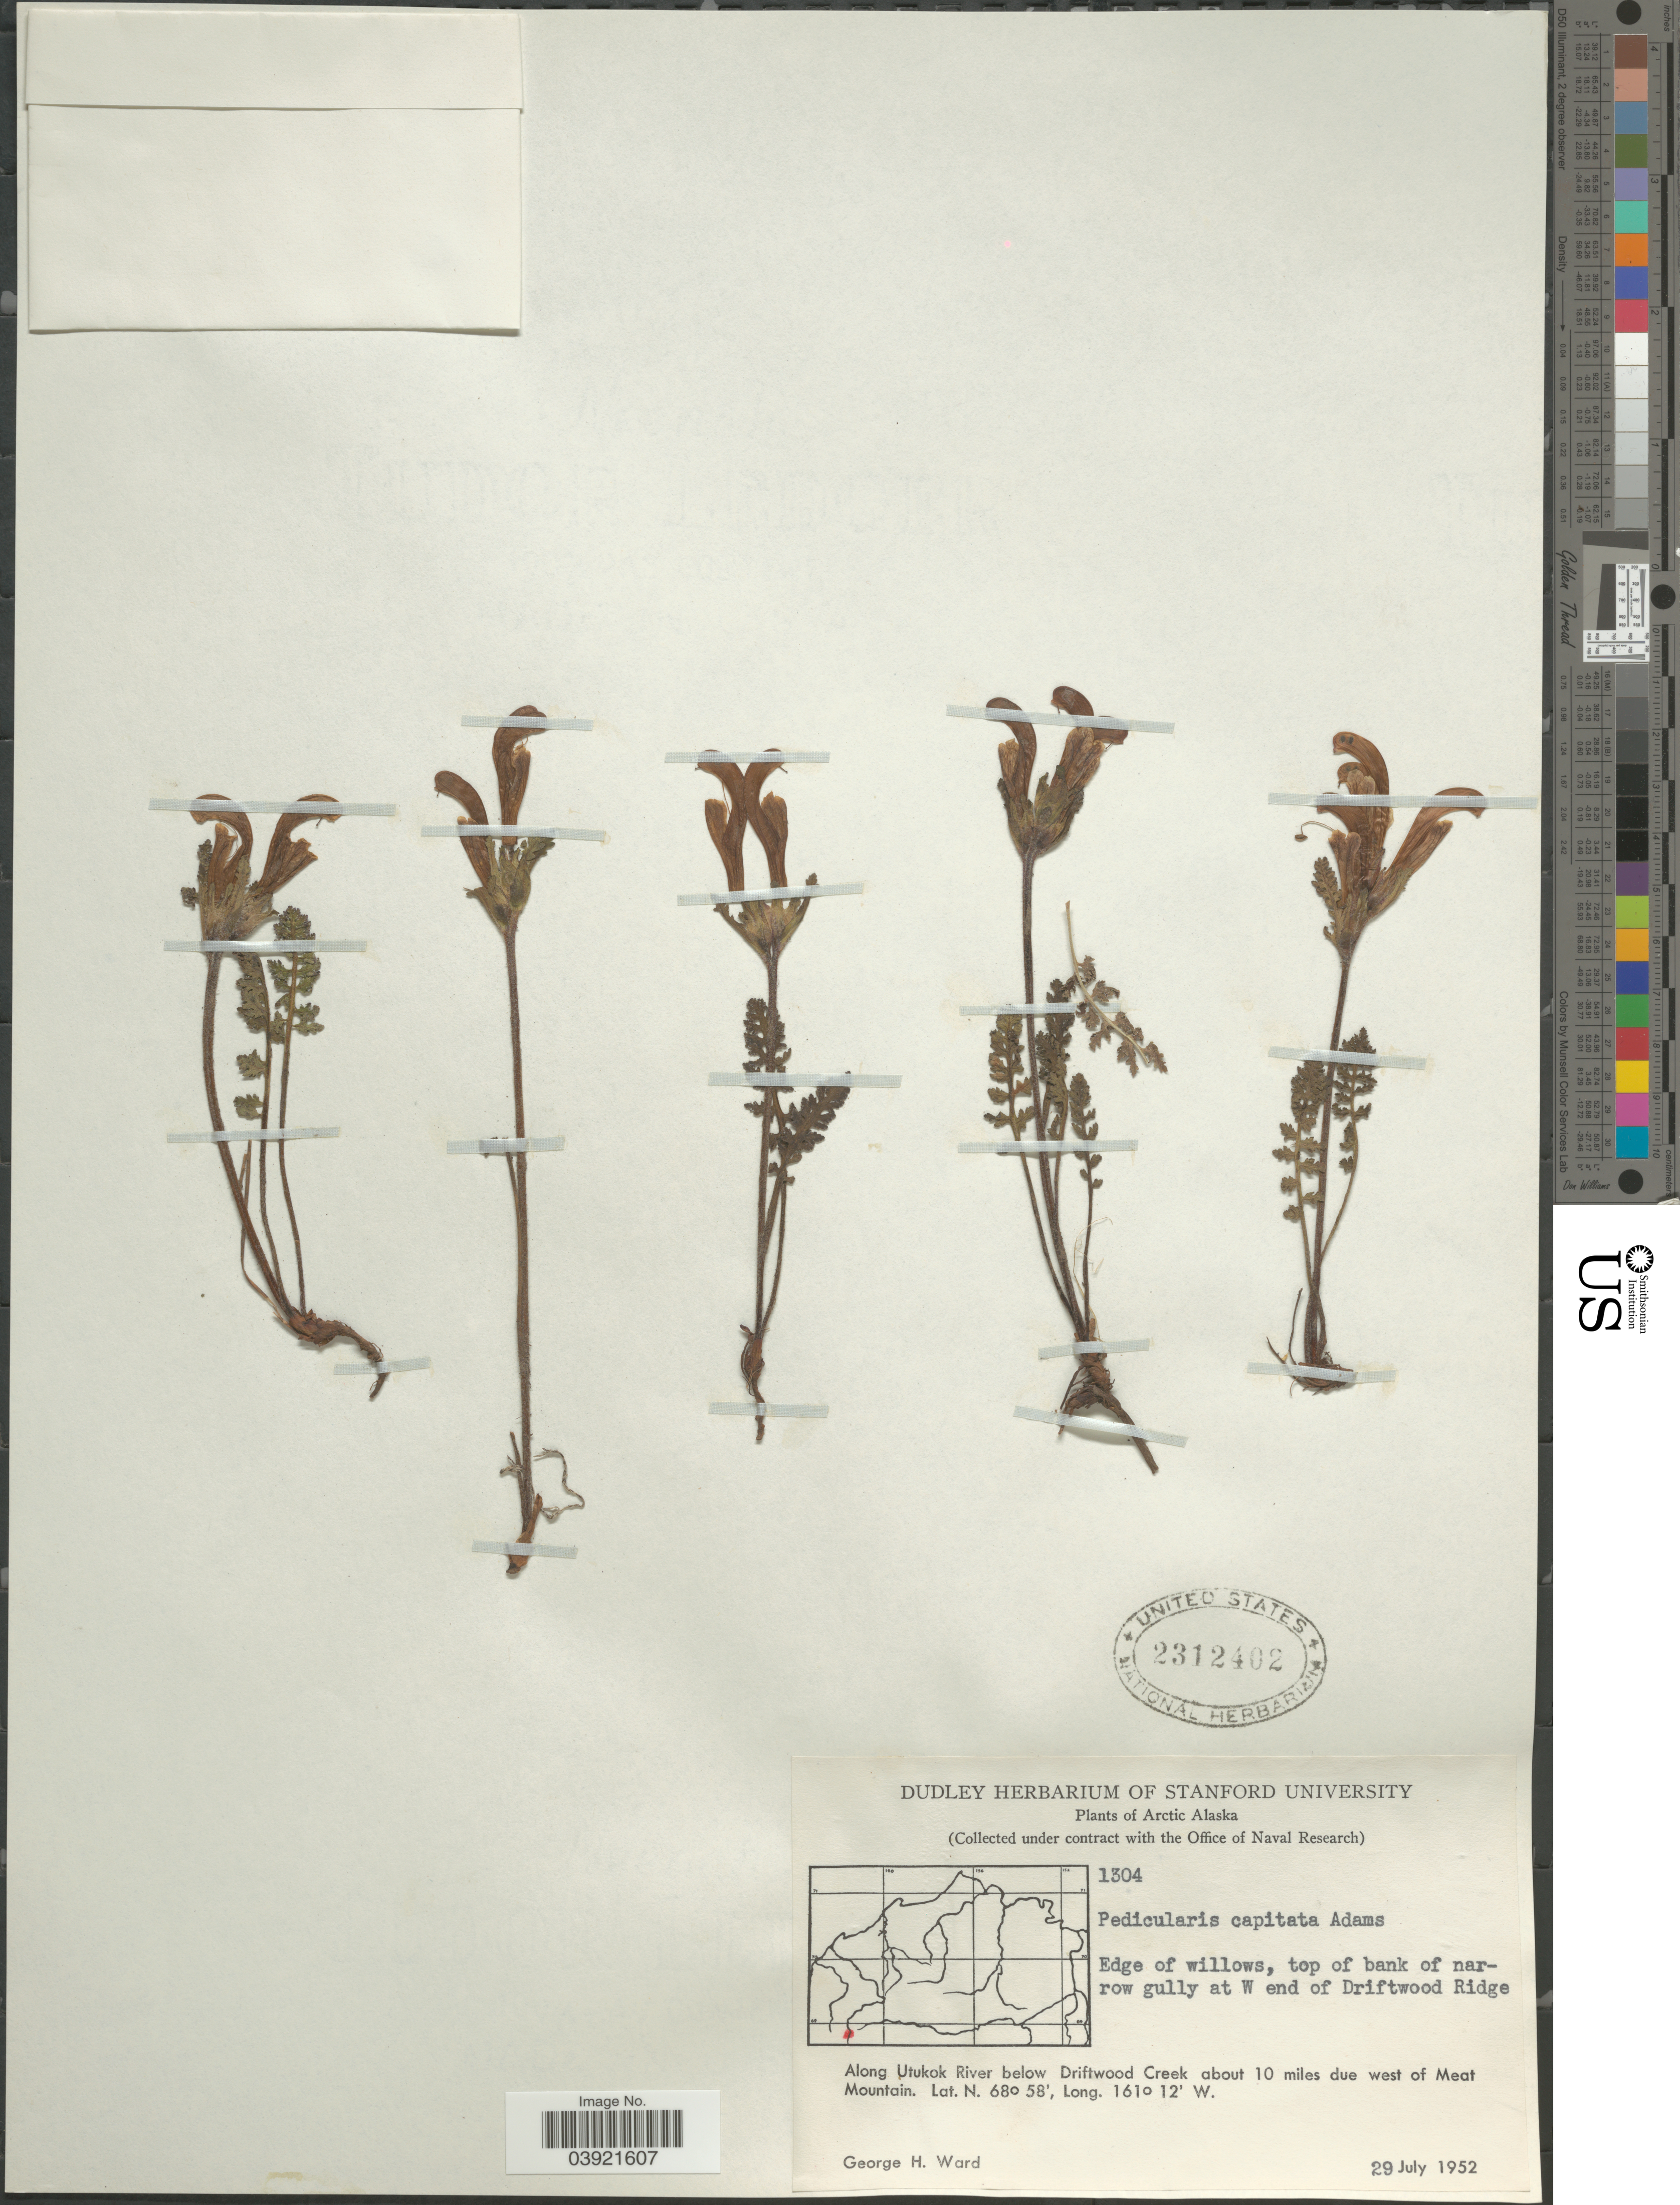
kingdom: Plantae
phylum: Tracheophyta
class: Magnoliopsida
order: Lamiales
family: Orobanchaceae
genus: Pedicularis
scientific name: Pedicularis capitata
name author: Adams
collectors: G. H. Ward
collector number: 1304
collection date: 1952-07-29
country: United States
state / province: Alaska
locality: Arctic Alaska. At W end of Driftwood Ridge. Along Utukok River below Driftwood Creek about 10 miles due west of Meat Mountain.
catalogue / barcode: US 2312402